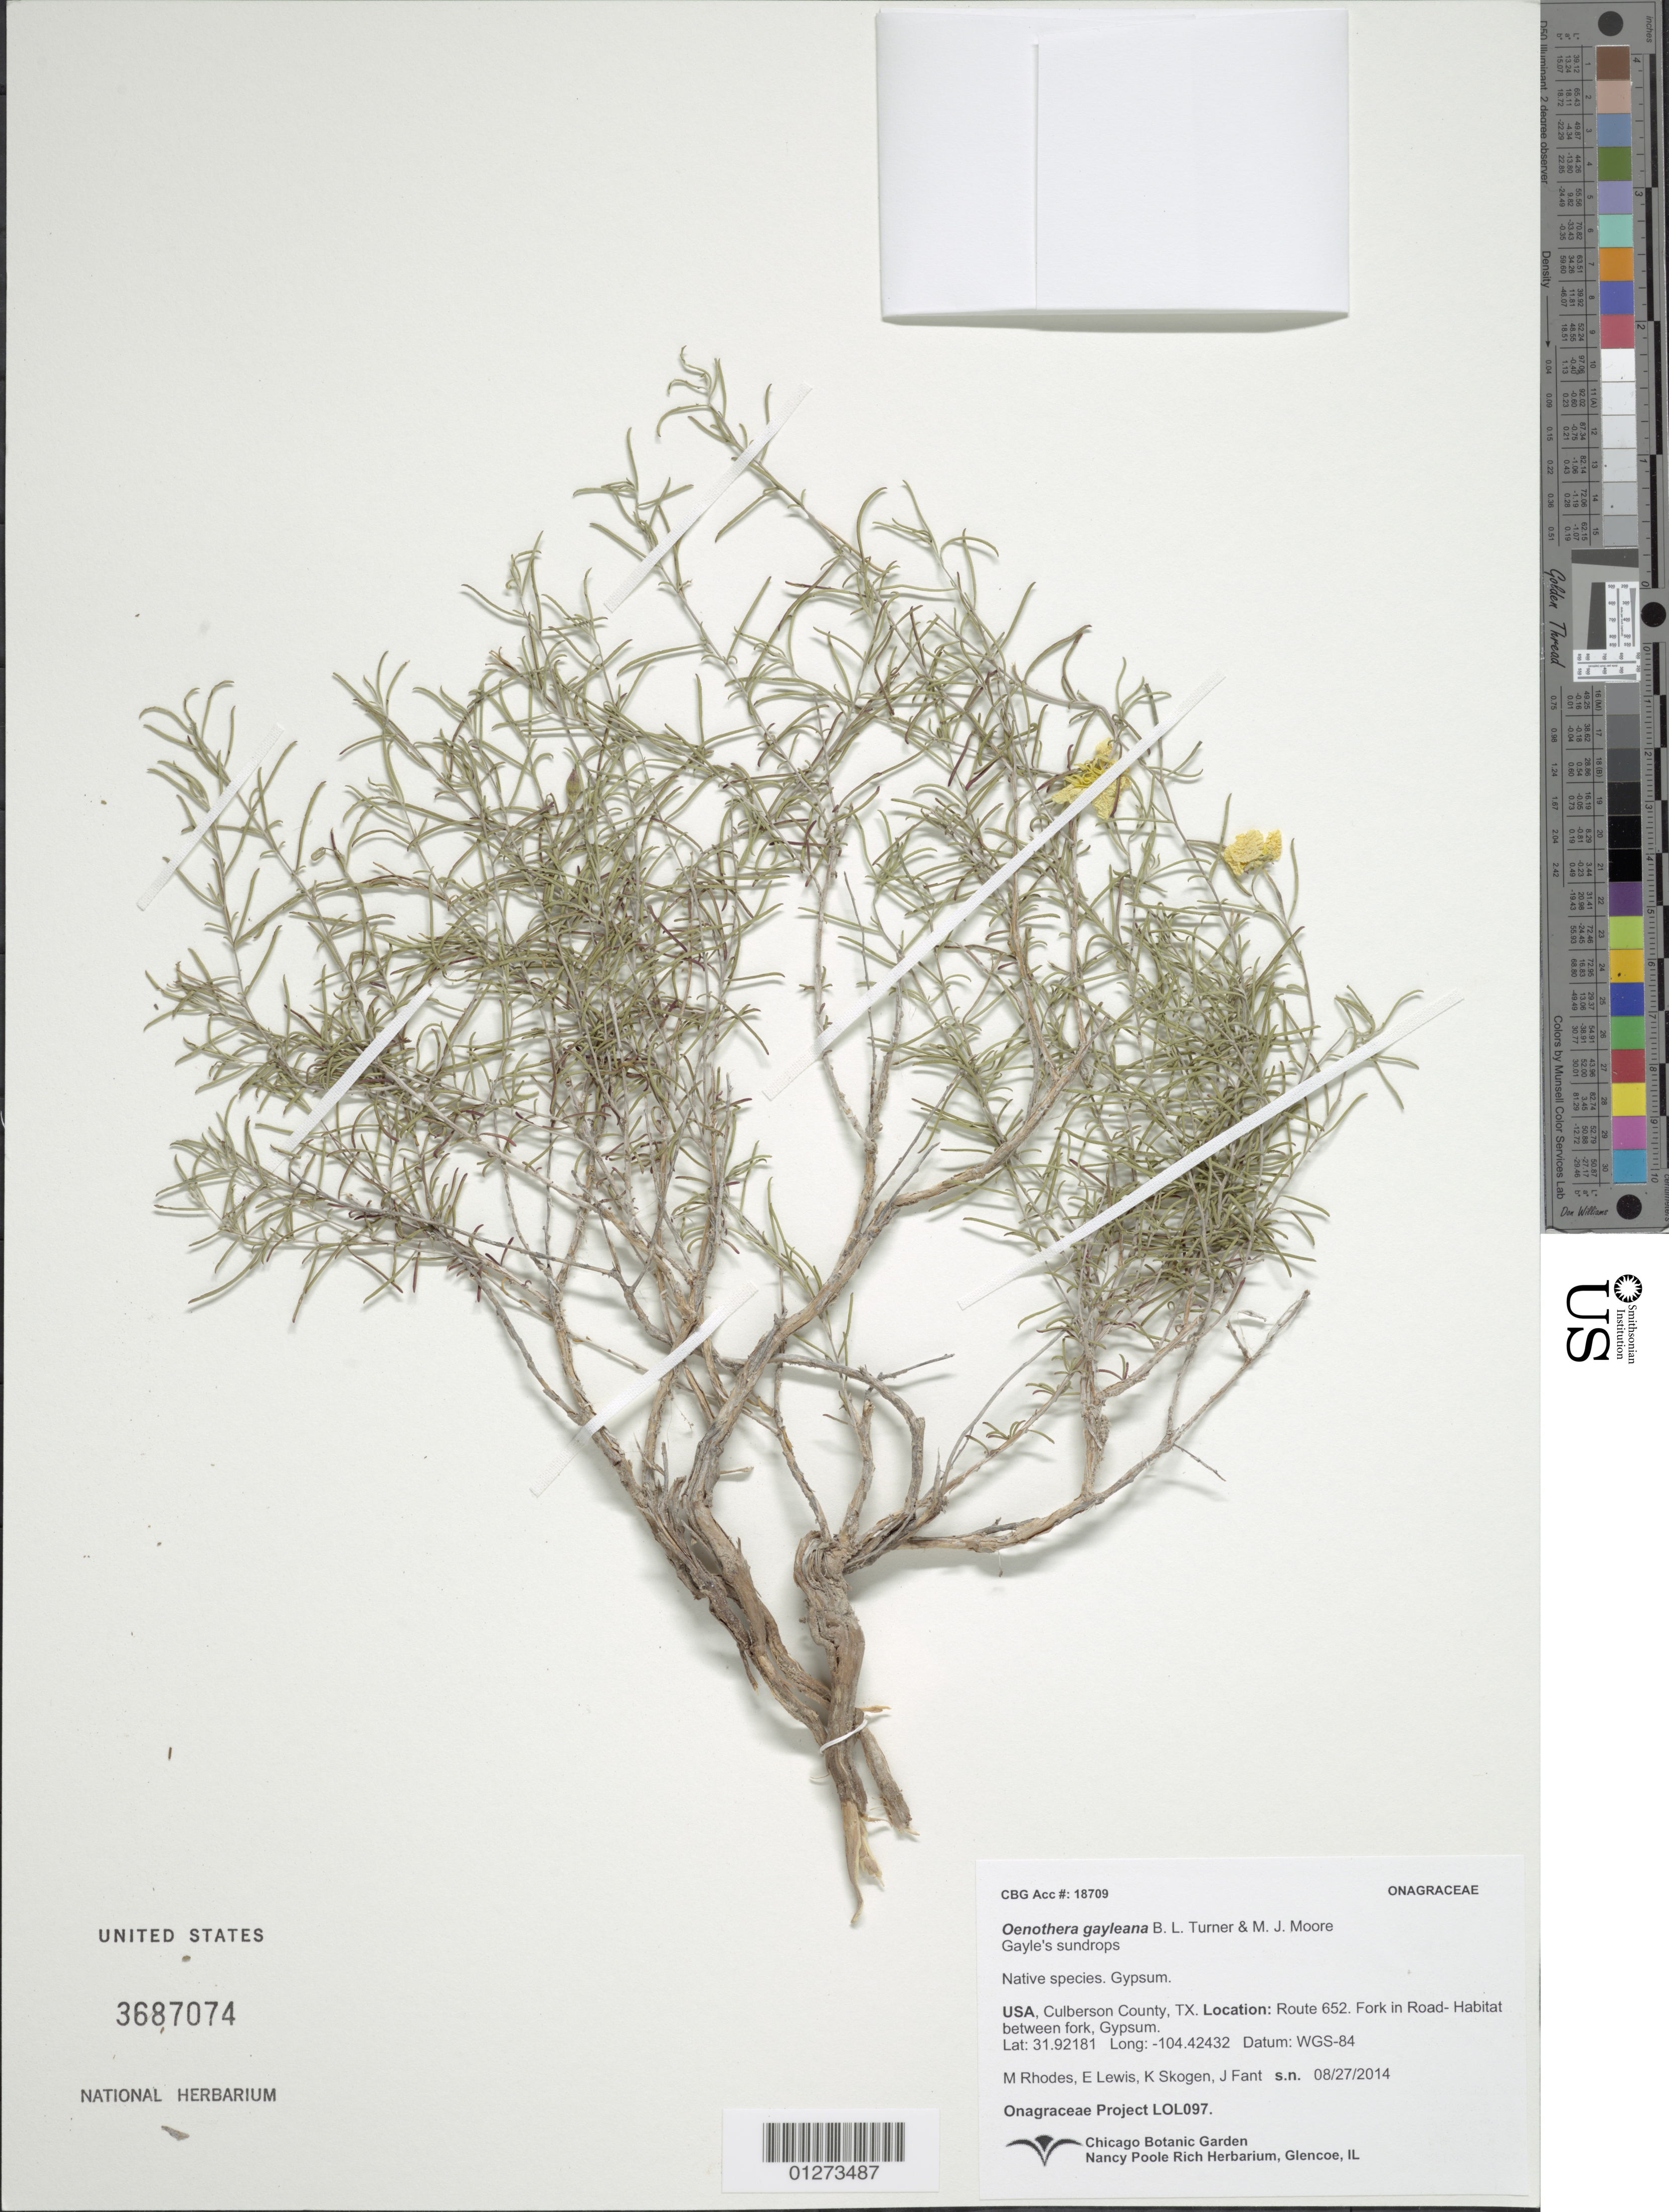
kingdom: Plantae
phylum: Tracheophyta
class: Magnoliopsida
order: Myrtales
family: Onagraceae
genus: Oenothera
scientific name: Oenothera gayleana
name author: B.L. Turner & Moore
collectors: Onagraceae Project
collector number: LOL 097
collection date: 2014-08-27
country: United States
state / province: Texas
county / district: Culberson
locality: Fork in Road- Habitat between fork, Gypsum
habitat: Gypsum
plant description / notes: CHIC, US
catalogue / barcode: US 3687074